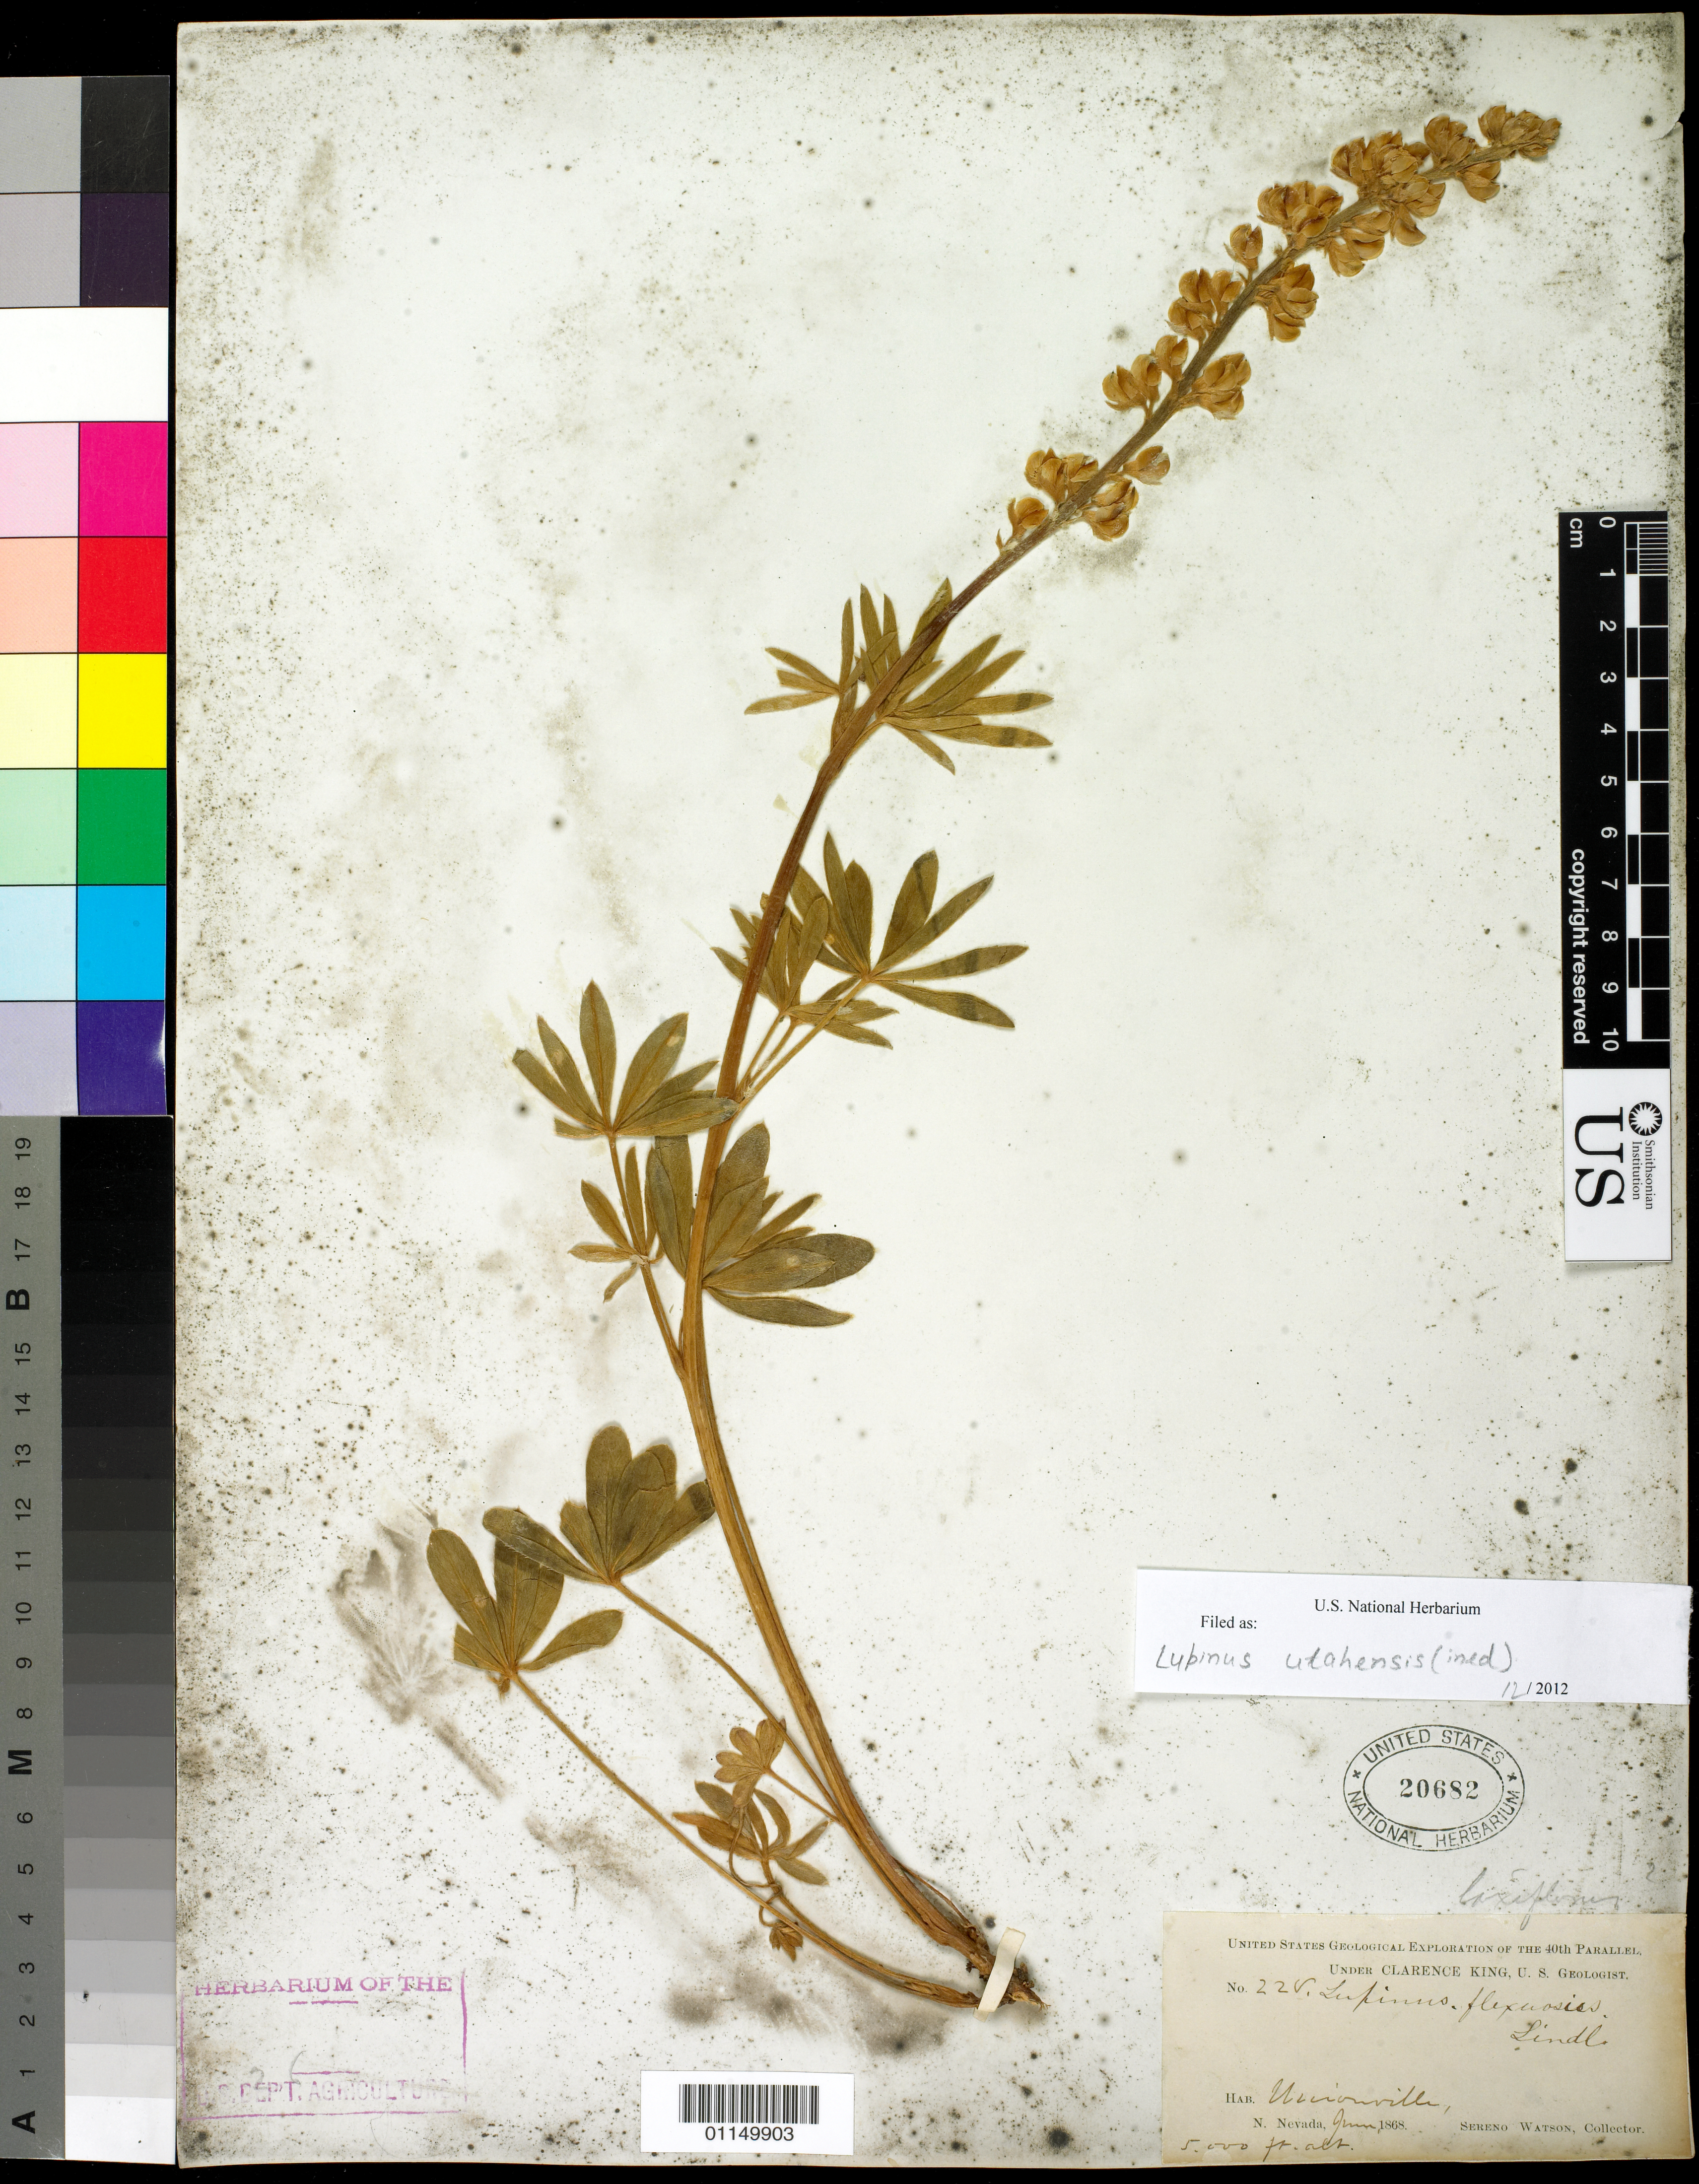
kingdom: Plantae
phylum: Tracheophyta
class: Magnoliopsida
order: Fabales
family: Fabaceae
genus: Lupinus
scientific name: Lupinus caudatus var. utahensis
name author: (S. Watson) Welsh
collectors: S. Watson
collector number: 228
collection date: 1868-06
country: United States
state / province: Nevada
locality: Unionville, N. Nevada.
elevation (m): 1524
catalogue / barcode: US 20682